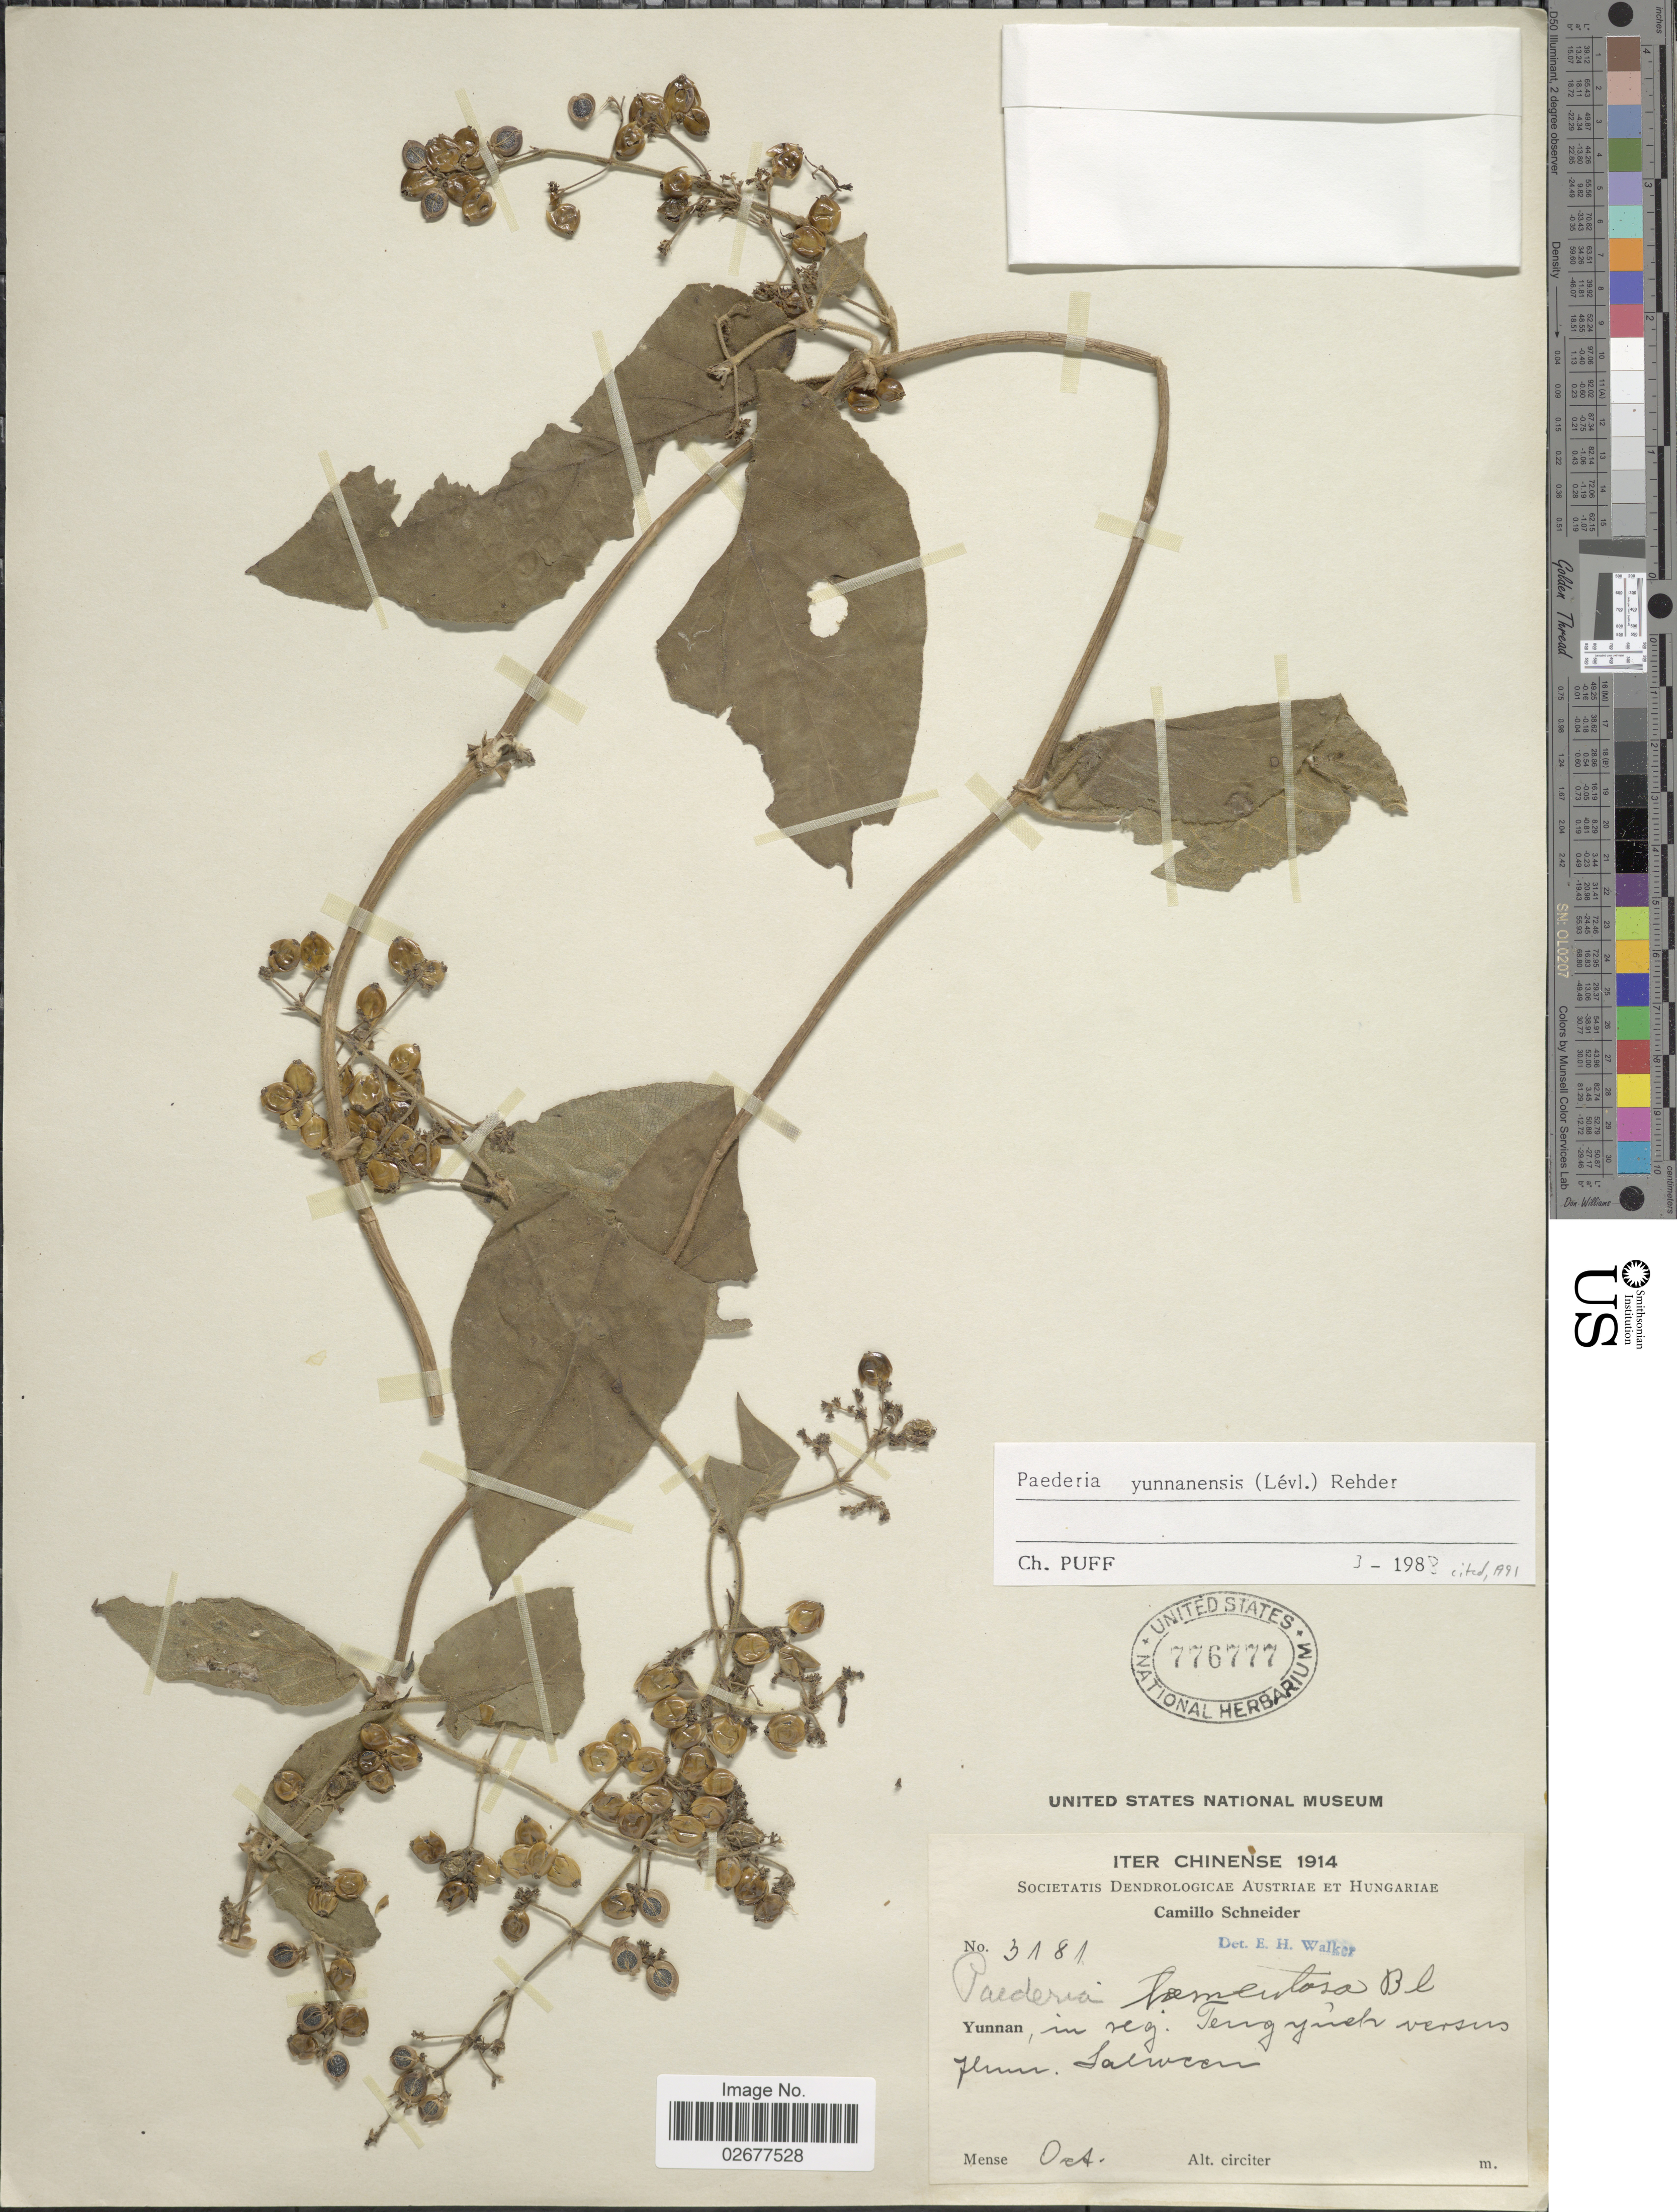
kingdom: Plantae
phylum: Tracheophyta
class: Magnoliopsida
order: Gentianales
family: Rubiaceae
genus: Paederia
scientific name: Paederia yunnanensis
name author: (H. Lév.) Rehder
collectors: C. K. Schneider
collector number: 3181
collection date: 1914-10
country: China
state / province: Yunnan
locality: In reg. Teng yineh versus flum. Salwcan. [interpreted]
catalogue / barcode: US 776777